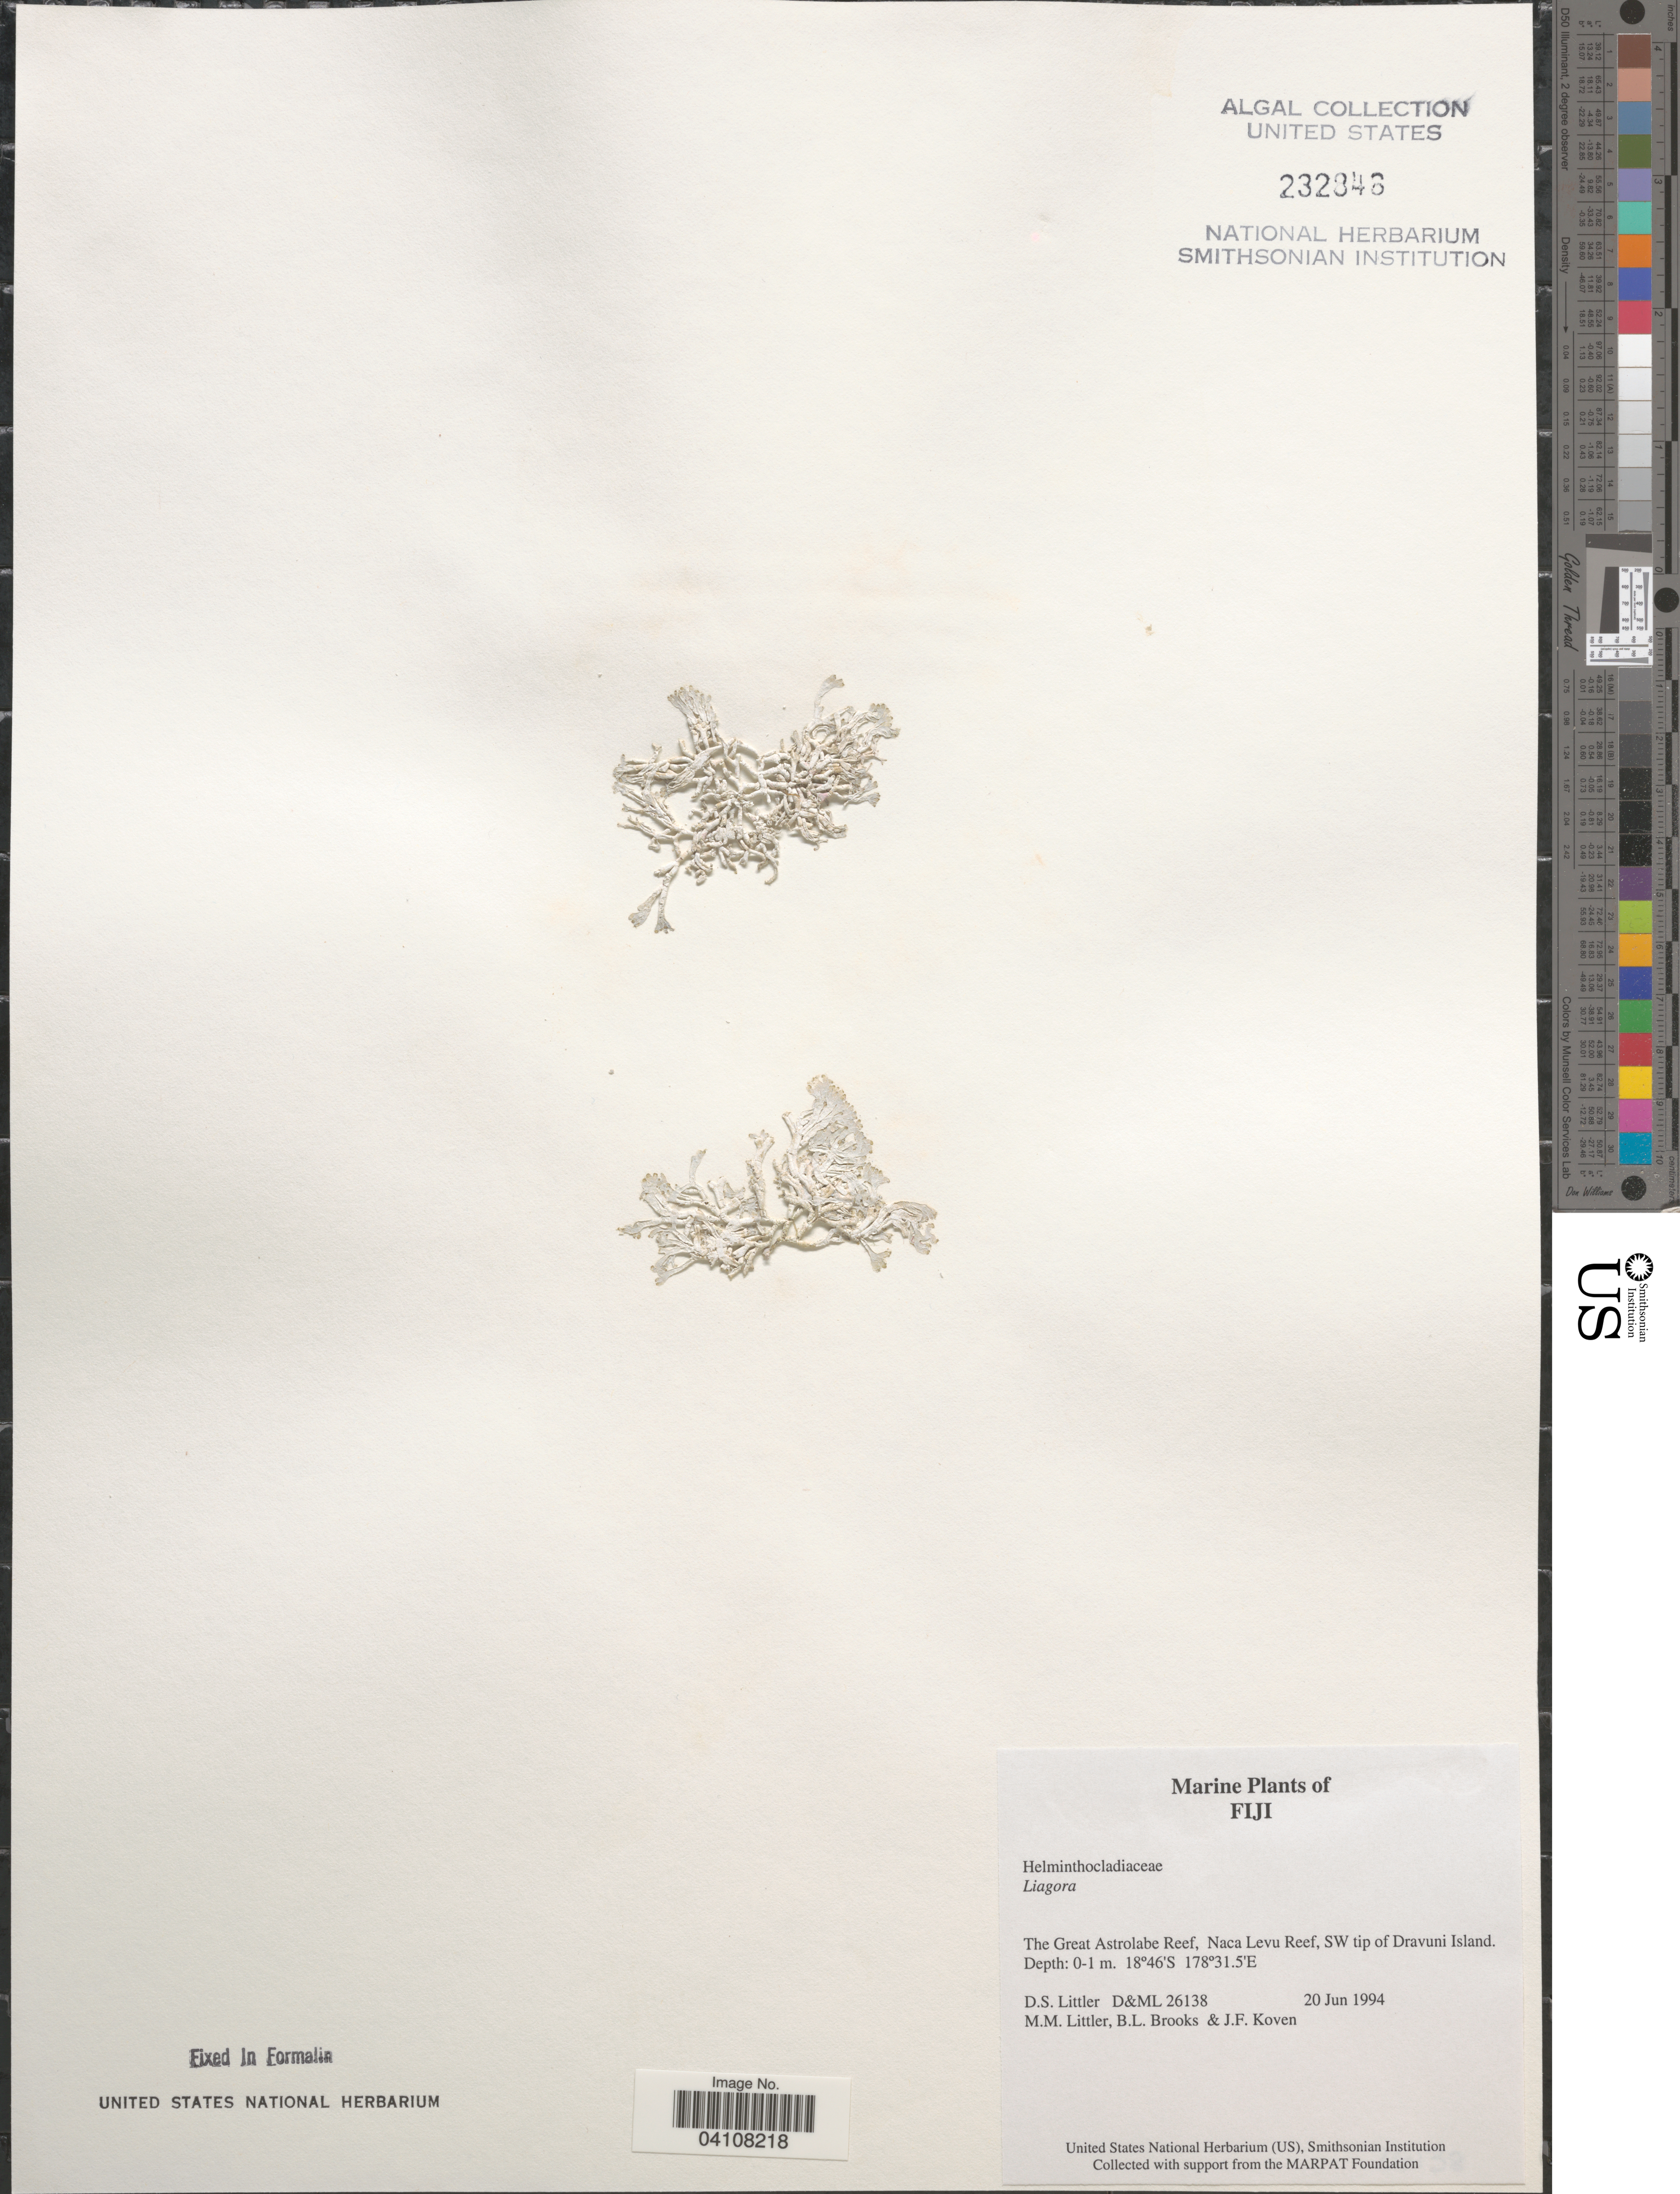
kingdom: Plantae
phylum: Rhodophyta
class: Florideophyceae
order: Nemaliales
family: Liagoraceae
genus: Liagora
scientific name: Liagora sp.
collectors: D. S. Littler, B. Brooks & J. Koven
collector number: D&ML26138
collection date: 1994-06-20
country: Fiji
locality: The Great Astrolabe Reef, Naca Levu Reef, SW tip of Dravuni Island.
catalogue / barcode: US 232846